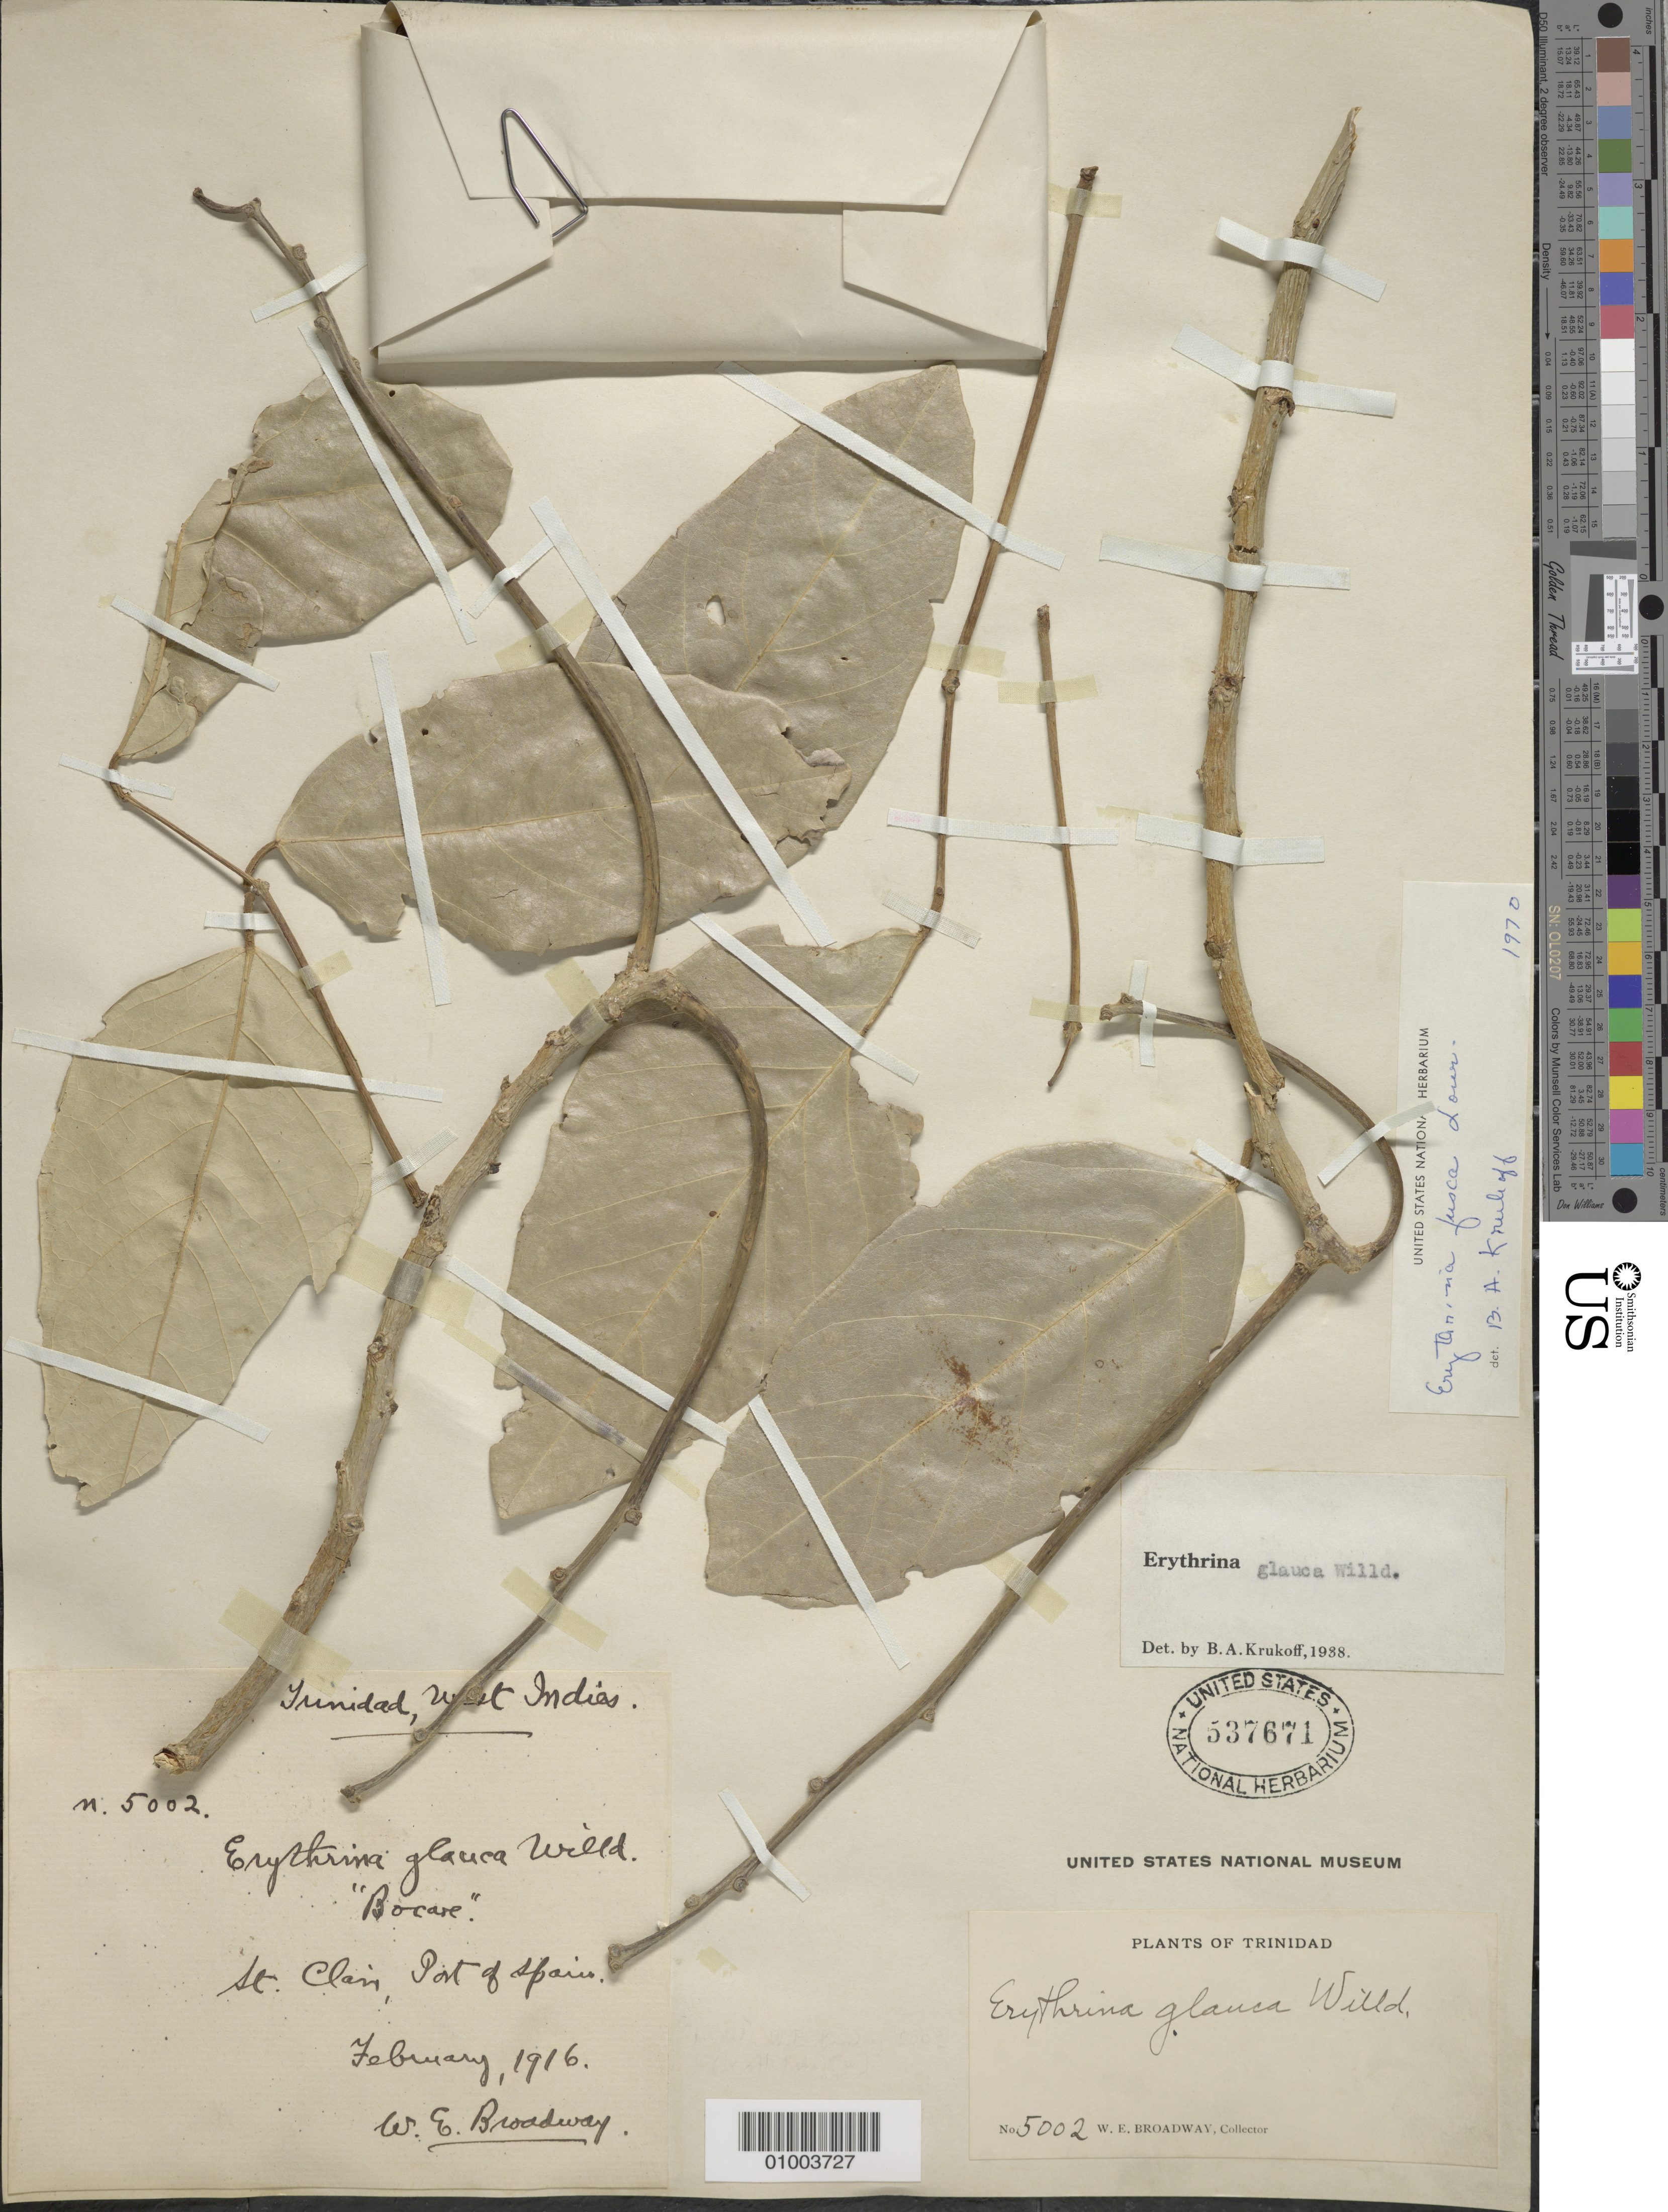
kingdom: Plantae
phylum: Tracheophyta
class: Magnoliopsida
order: Fabales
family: Fabaceae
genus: Erythrina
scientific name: Erythrina fusca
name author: Lour.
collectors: W. E. Broadway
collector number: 5002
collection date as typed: Feb 1916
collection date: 1916-02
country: Trinidad and Tobago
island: Trinidad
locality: St. Clair, Port of spain.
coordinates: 0 N, 0 E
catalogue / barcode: US 537671